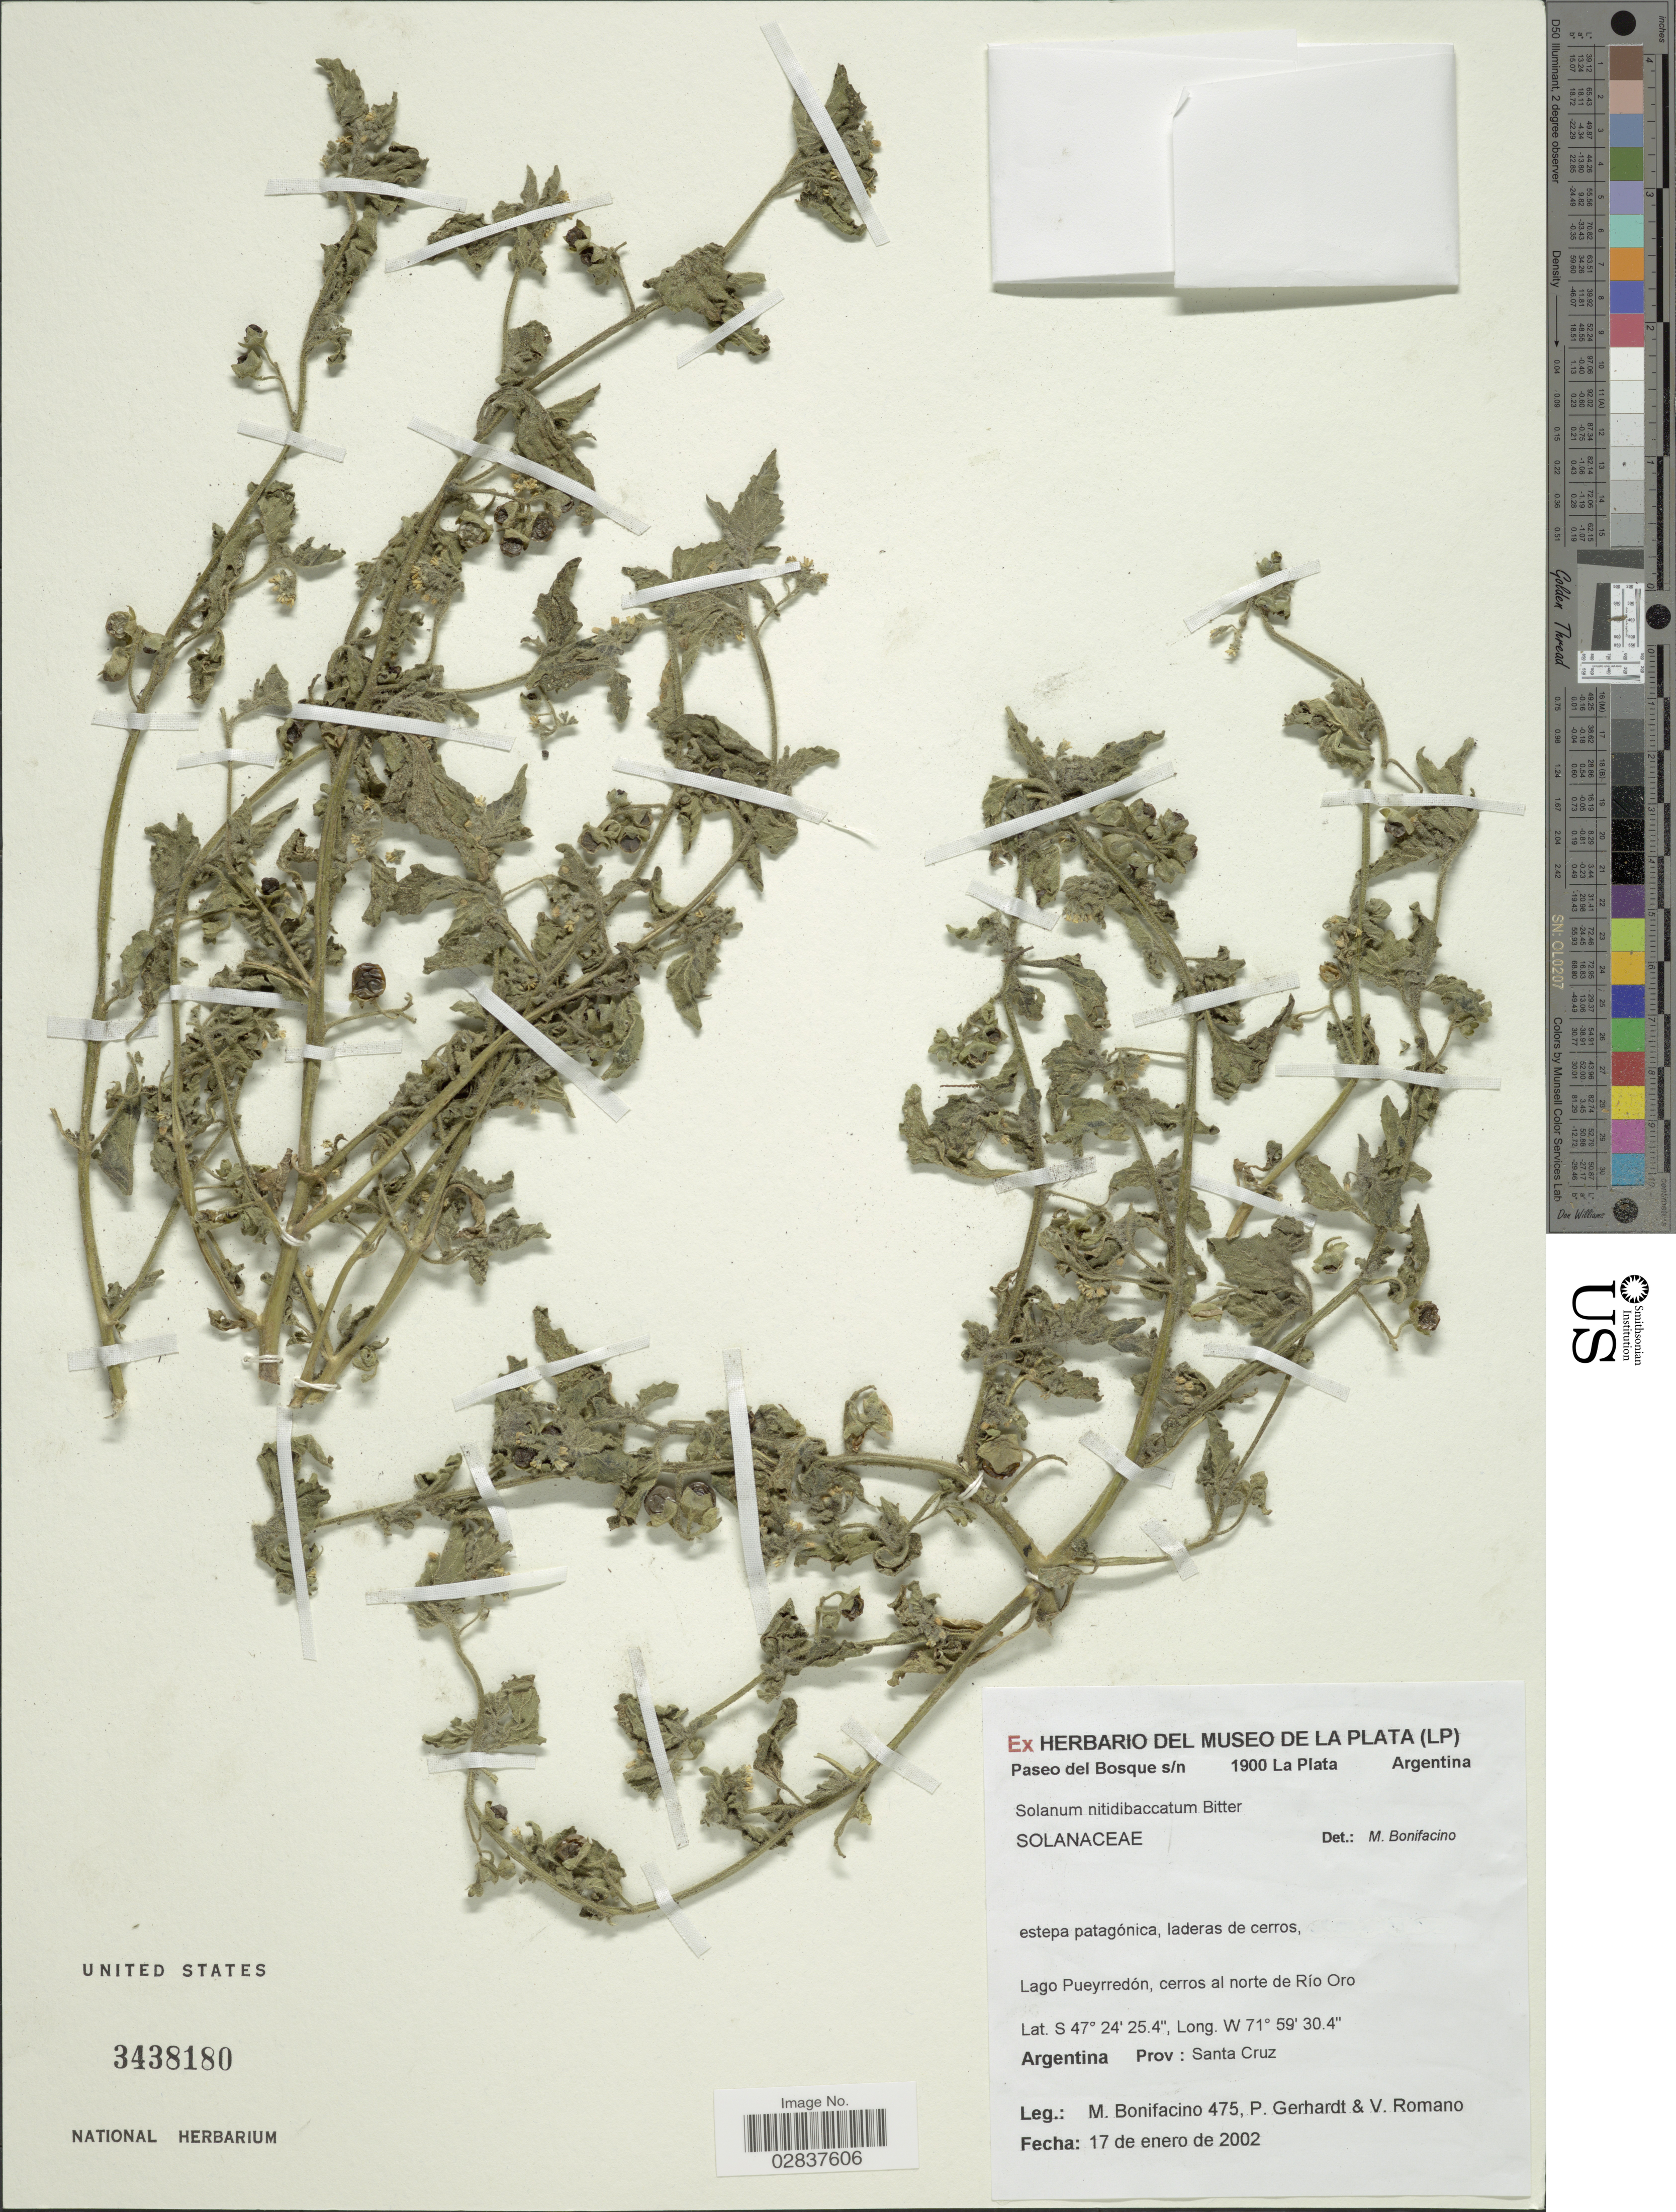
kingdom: Plantae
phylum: Tracheophyta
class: Magnoliopsida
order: Solanales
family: Solanaceae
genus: Solanum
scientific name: Solanum nitidibaccatum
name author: Bitter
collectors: M. Bonifacino, P. Gerhardt & V. Romano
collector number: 0475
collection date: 2002-01-17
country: Argentina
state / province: Santa Cruz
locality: Lago Pueyrredón, cerros al norte de Río Oro.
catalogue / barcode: US 3438180